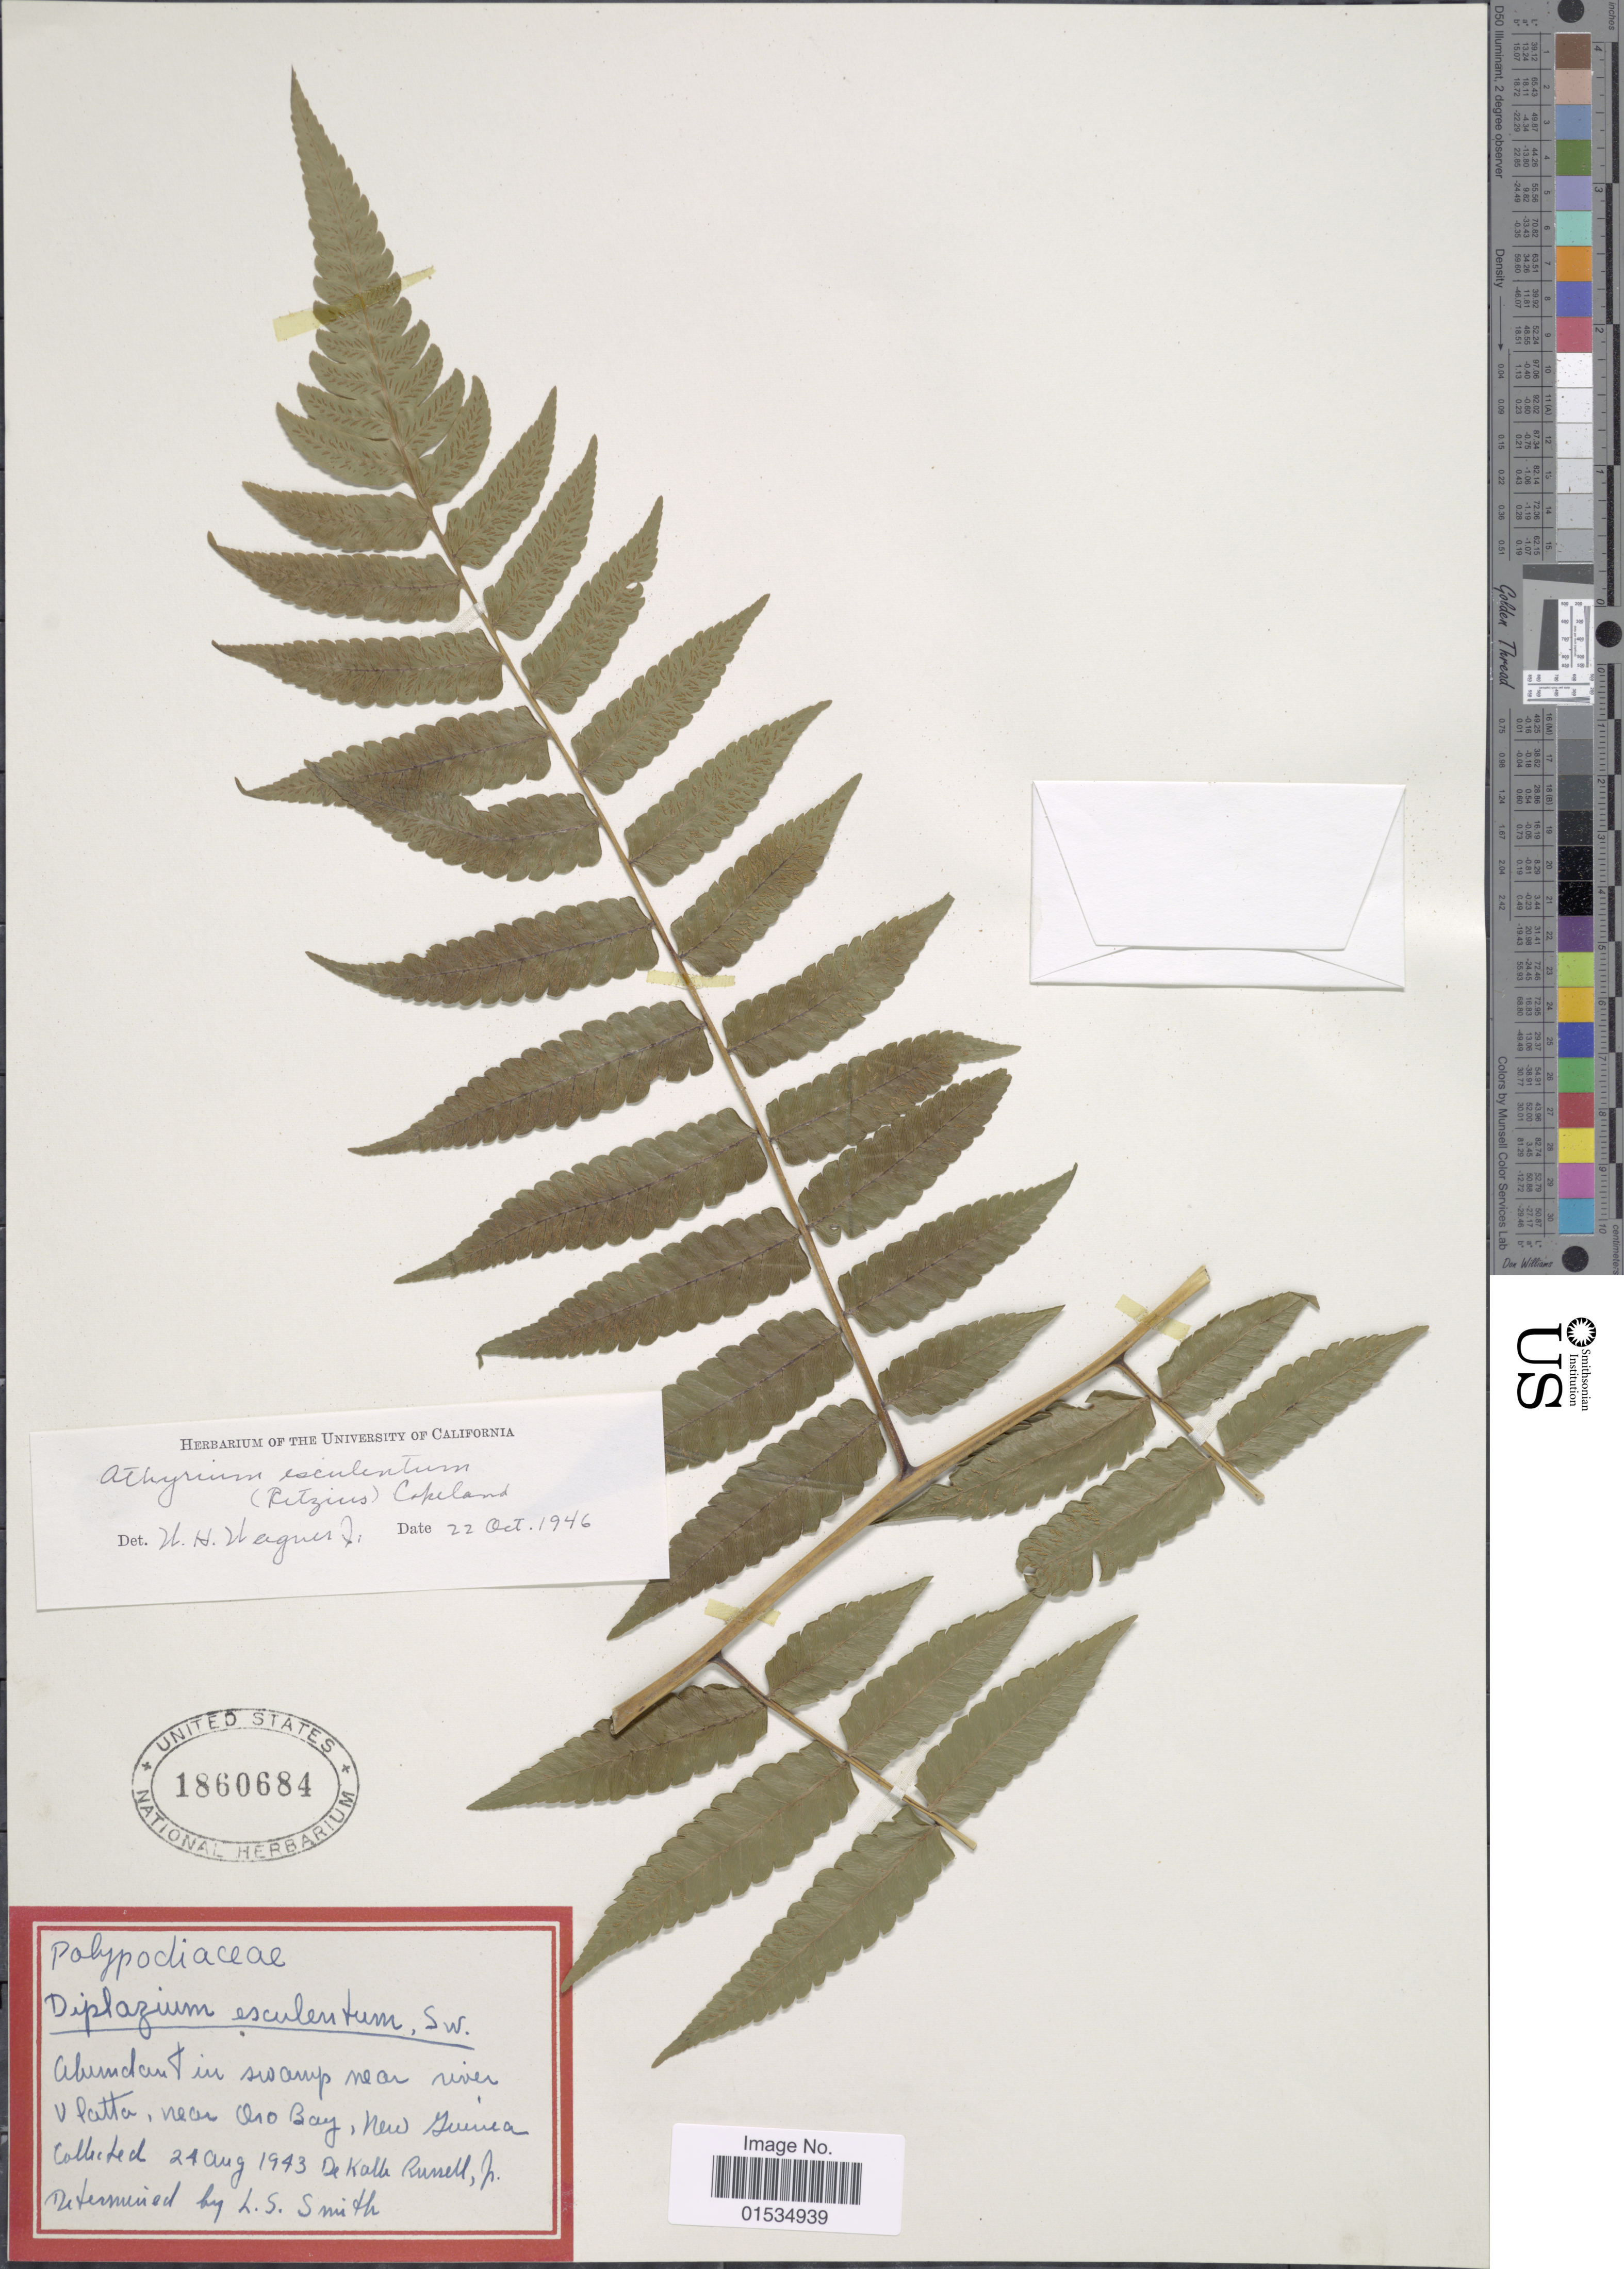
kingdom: Plantae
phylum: Tracheophyta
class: Polypodiopsida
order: Polypodiales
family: Athyriaceae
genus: Diplazium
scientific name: Diplazium esculentum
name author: (Retz.) Sw.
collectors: D. K. Russell Jr.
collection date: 1943-08-24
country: Papua New Guinea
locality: New Guinea. abundantin swamp near river, v latta, near Oro Bay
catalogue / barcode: US 1860684